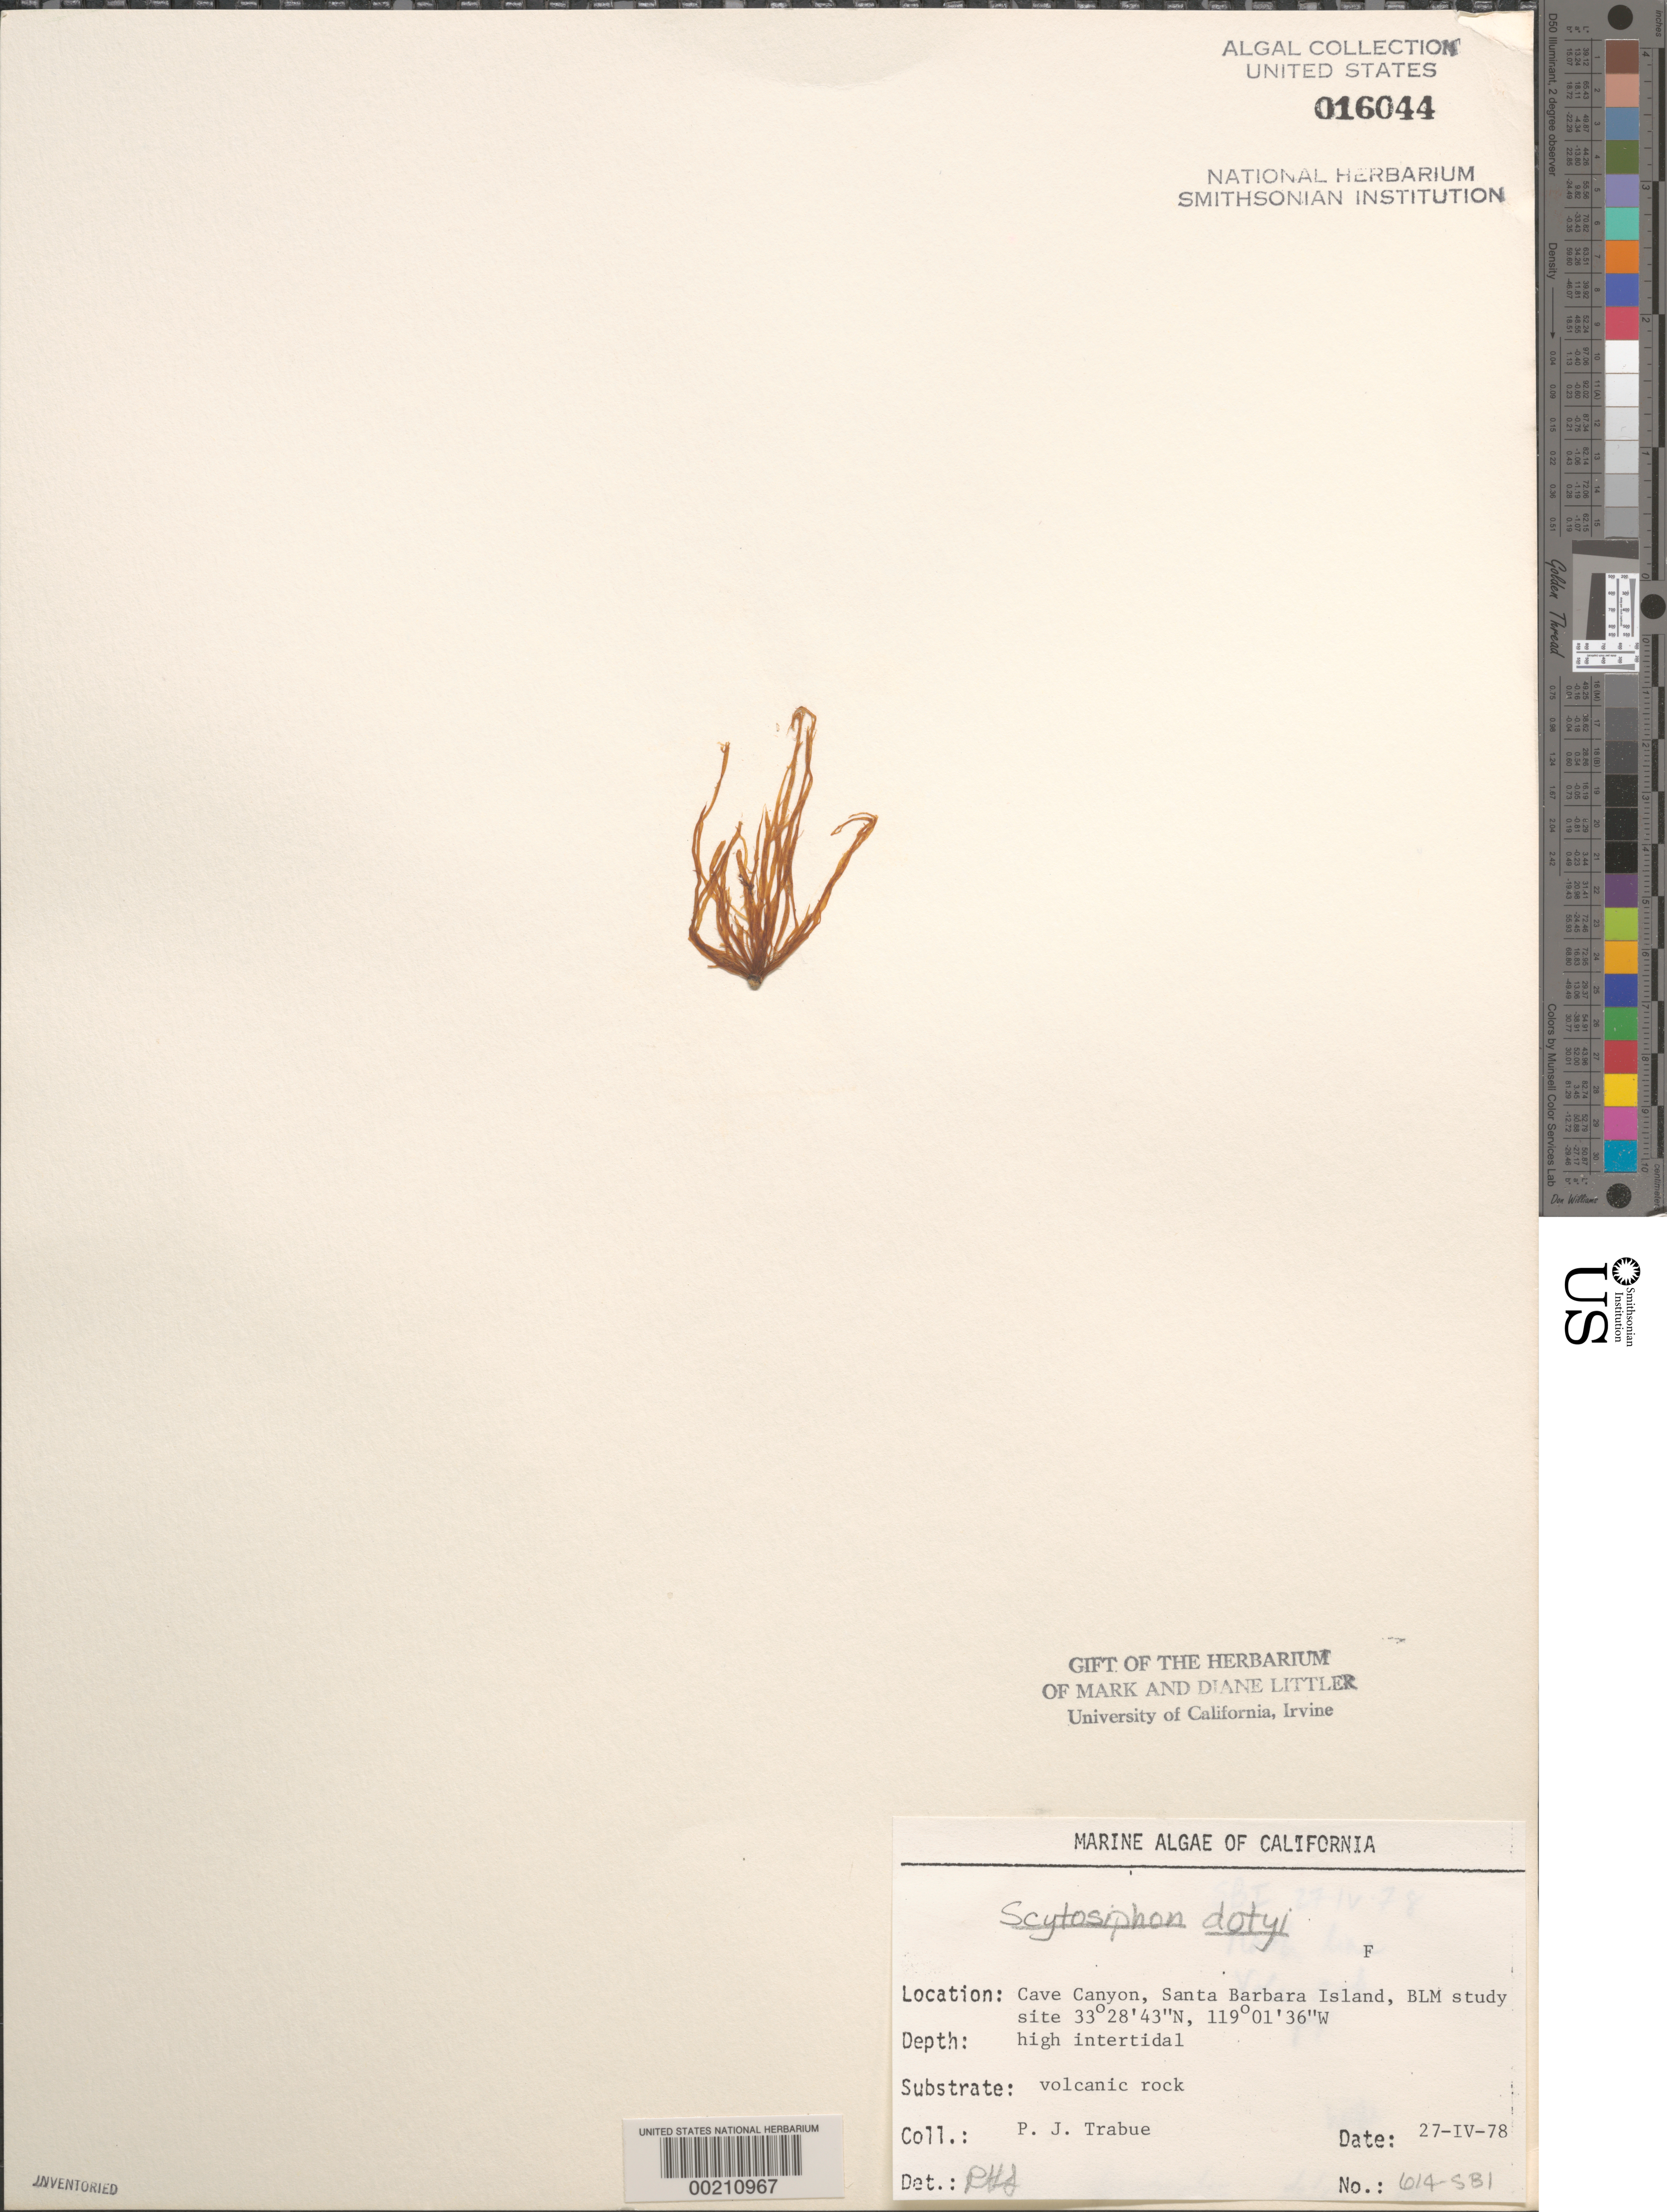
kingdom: Chromista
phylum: Ochrophyta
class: Phaeophyceae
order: Scytosiphonales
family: Scytosiphonaceae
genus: Scytosiphon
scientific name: Scytosiphon dotyi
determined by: Sims, Robert H.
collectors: P. J. Trabue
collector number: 614-sbi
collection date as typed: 27 Apr 1978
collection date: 1978-04-27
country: United States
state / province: California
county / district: Santa Barbara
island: Santa Barbara Island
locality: Cave Canyon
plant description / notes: BLM-SOCALBIGHT Rocky Intertidal Survey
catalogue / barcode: US 16044